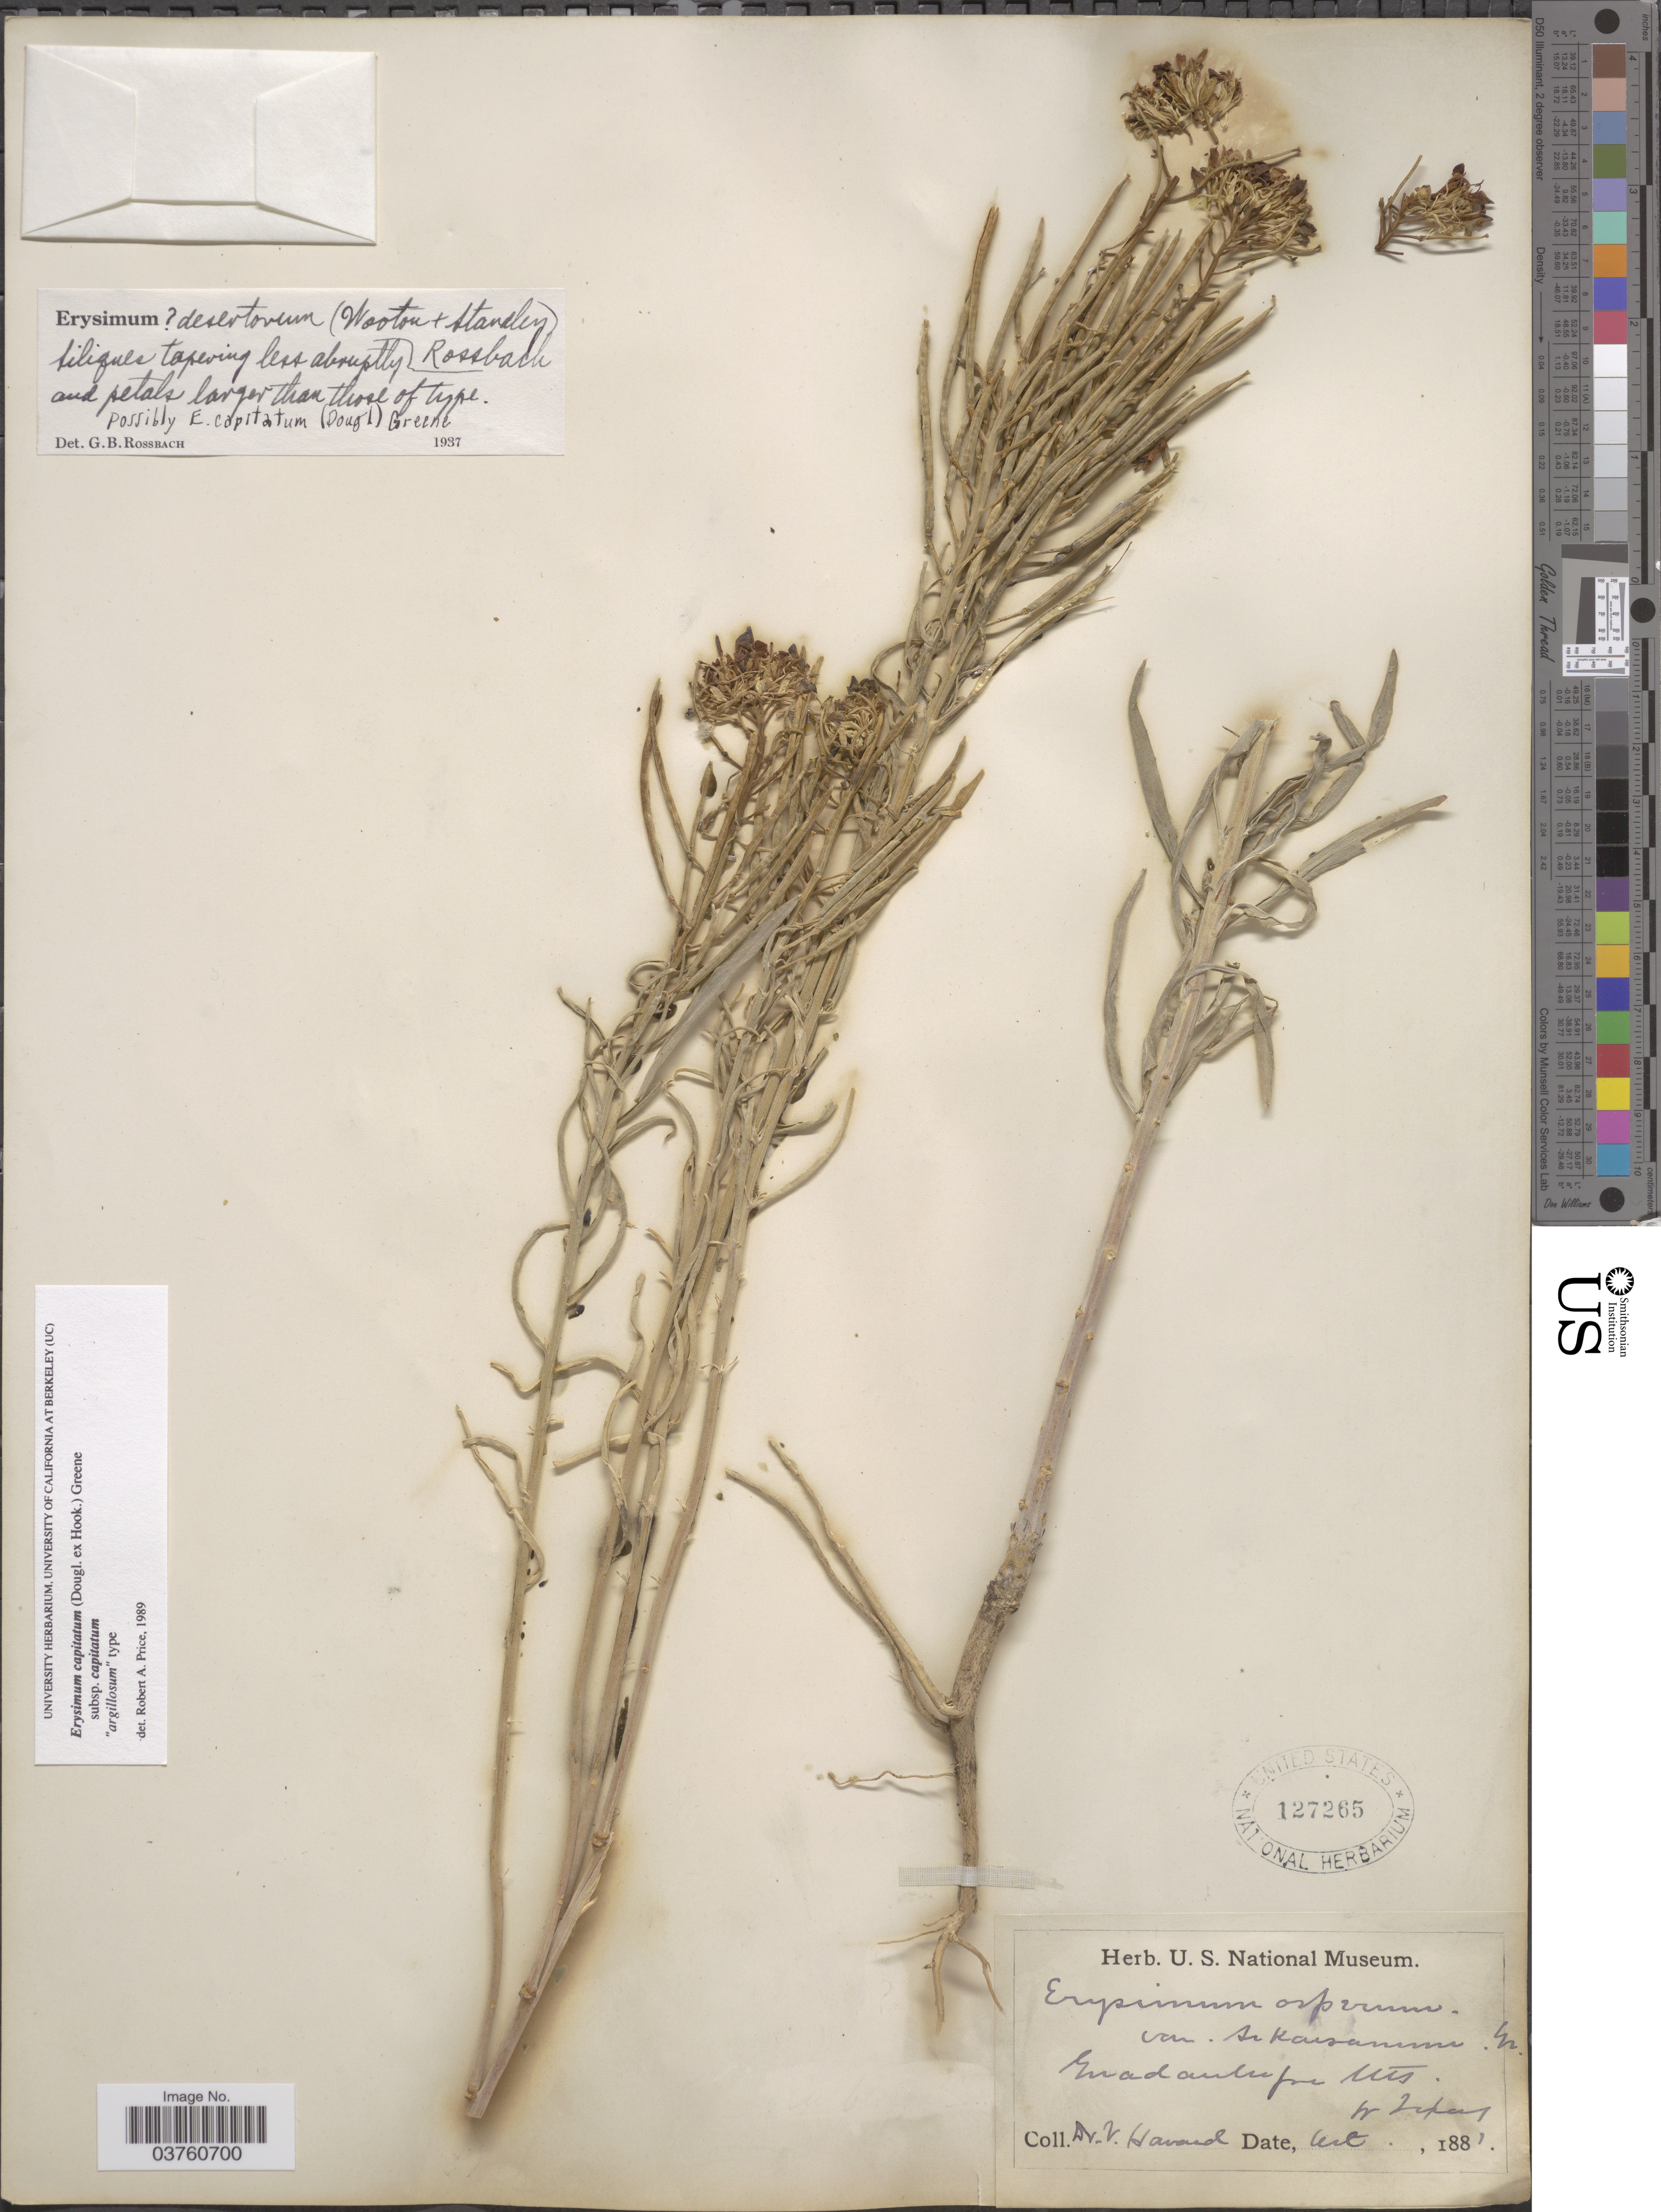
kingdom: Plantae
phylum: Tracheophyta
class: Magnoliopsida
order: Brassicales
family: Brassicaceae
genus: Erysimum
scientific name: Erysimum capitatum subsp. capitatum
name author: (Douglas ex Hook.) Greene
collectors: V. Havard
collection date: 1881-10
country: United States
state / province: Texas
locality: Guadalupe Mts. W. Texas.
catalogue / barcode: US 127265